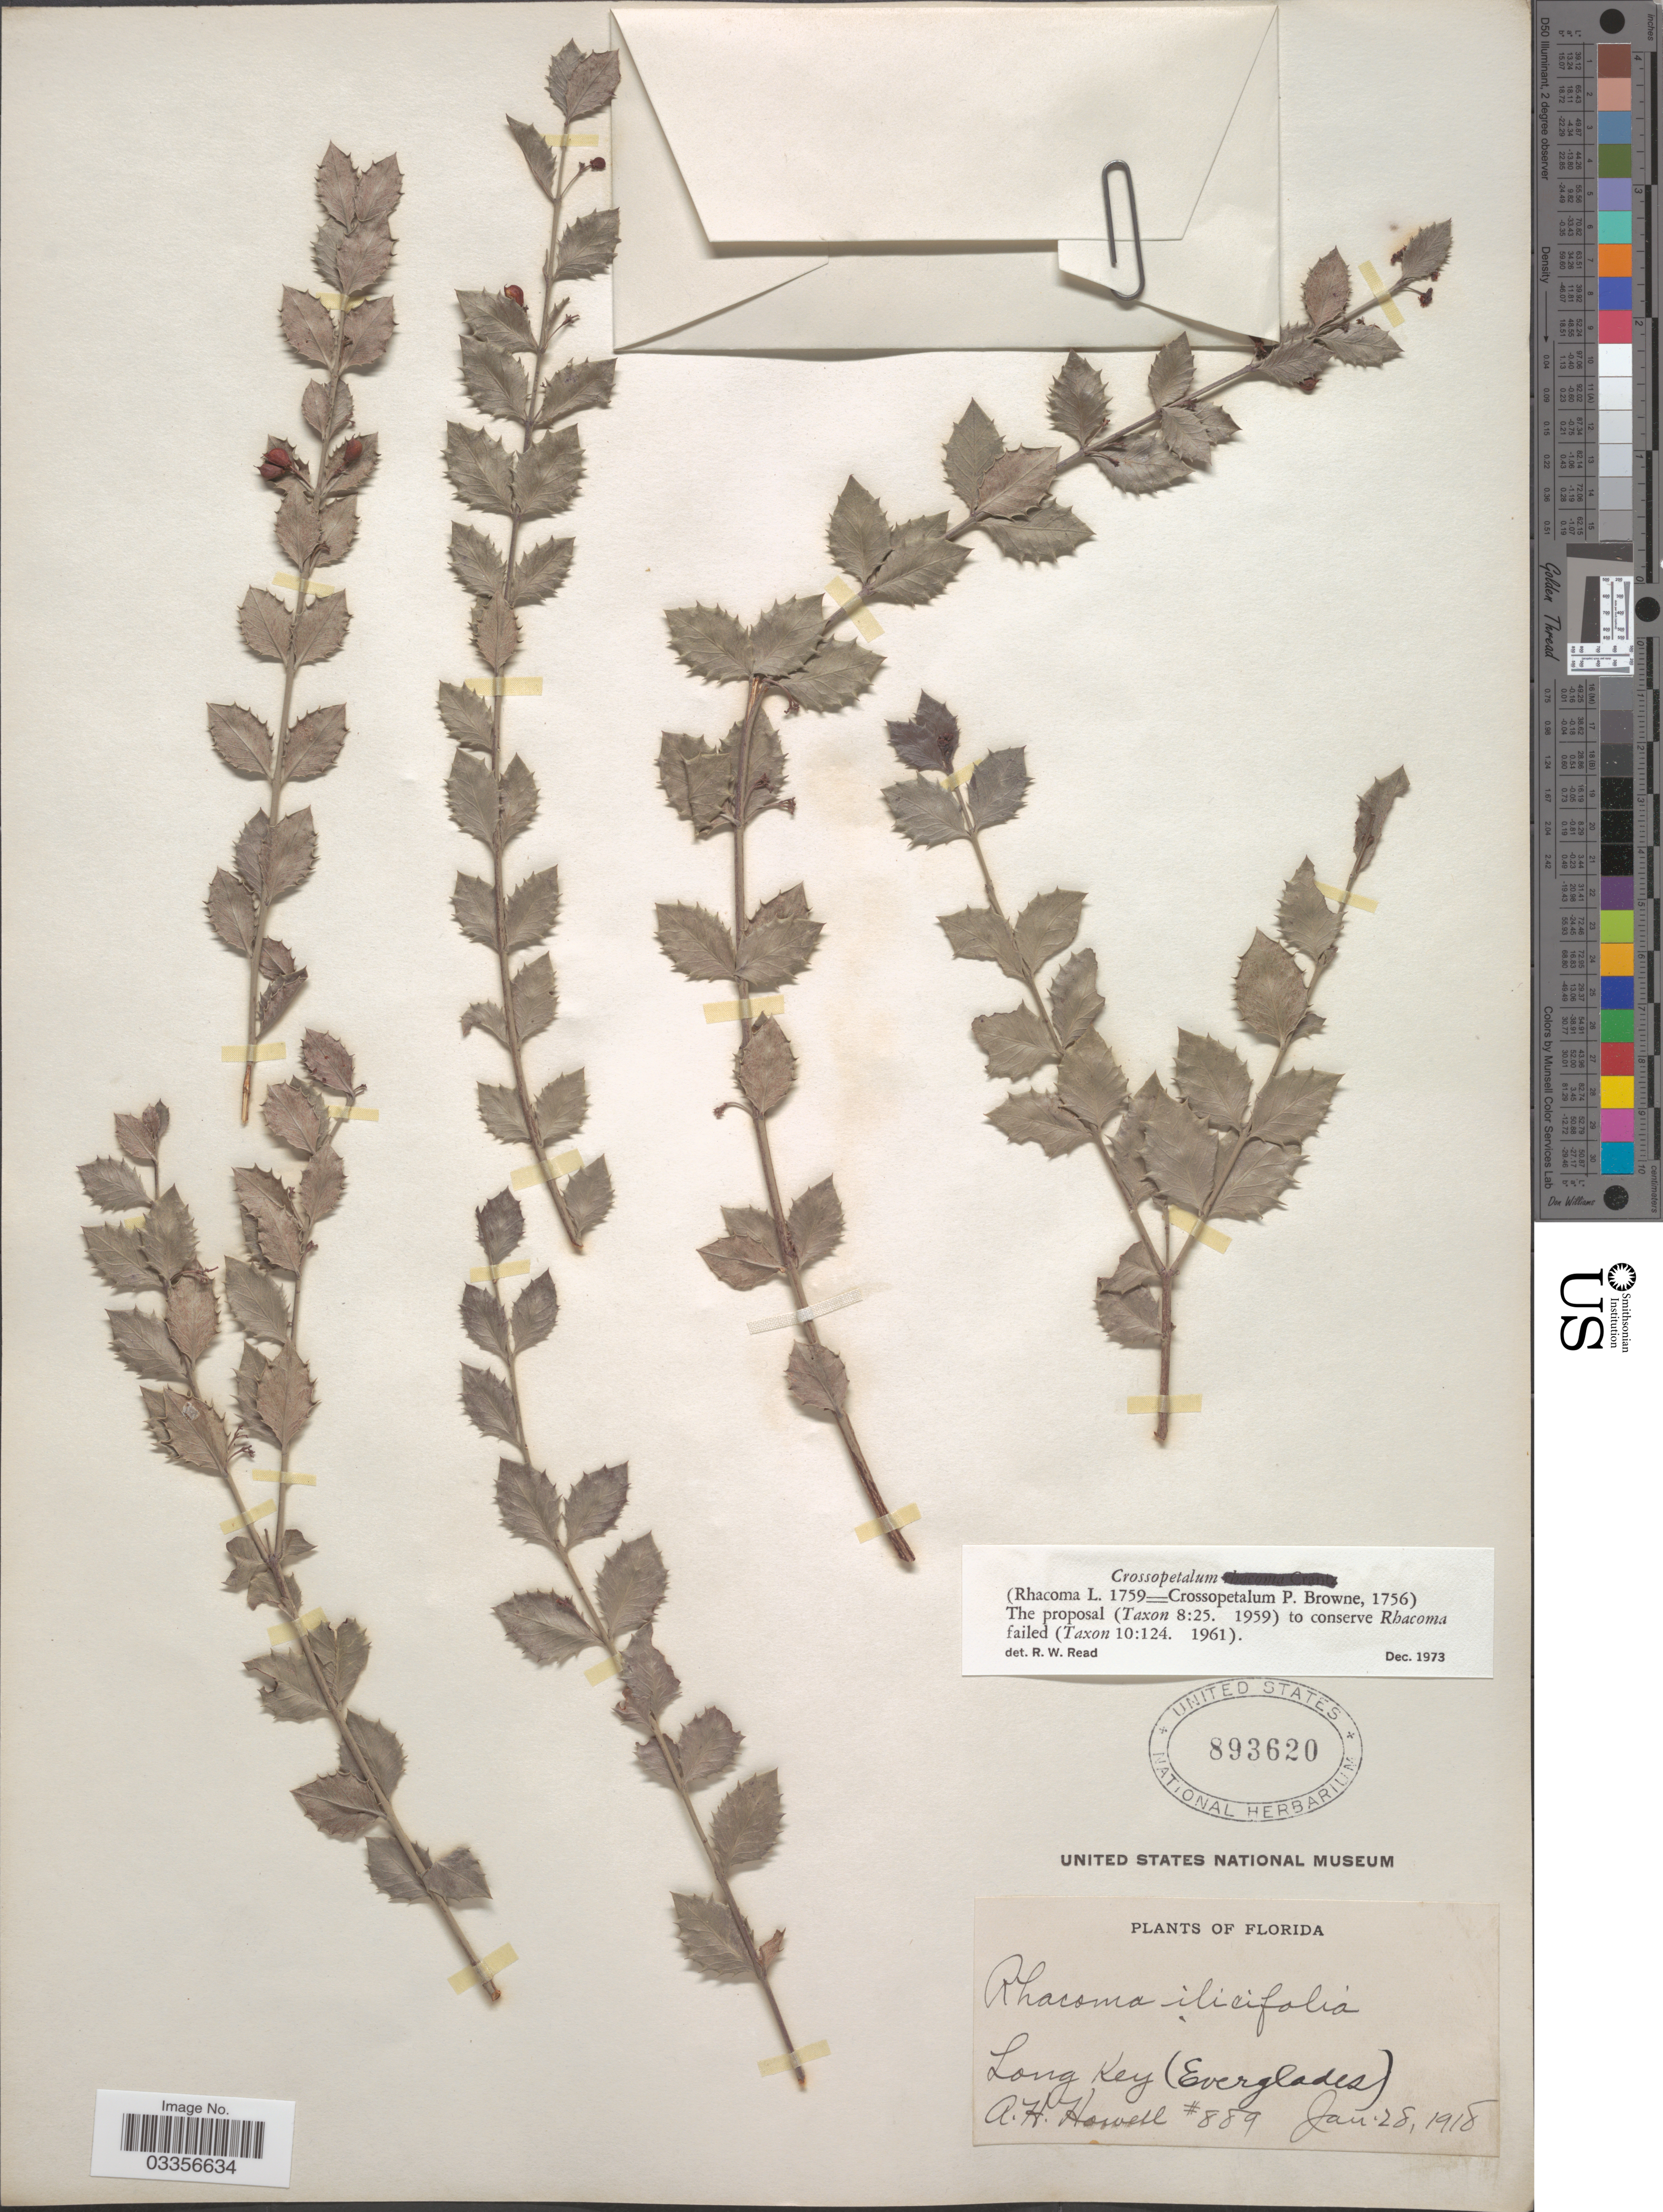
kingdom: Plantae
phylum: Tracheophyta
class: Magnoliopsida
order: Celastrales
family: Celastraceae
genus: Crossopetalum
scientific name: Crossopetalum ilicifolium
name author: (Poir.) Kuntze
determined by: Strong, Mark T., (BOT), Smithsonian Institution - National Museum of Natural History (UNITED STATES)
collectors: A. Howell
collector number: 889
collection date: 1918-01-28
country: United States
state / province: Florida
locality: Long Key (Everglades).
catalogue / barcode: US 893620